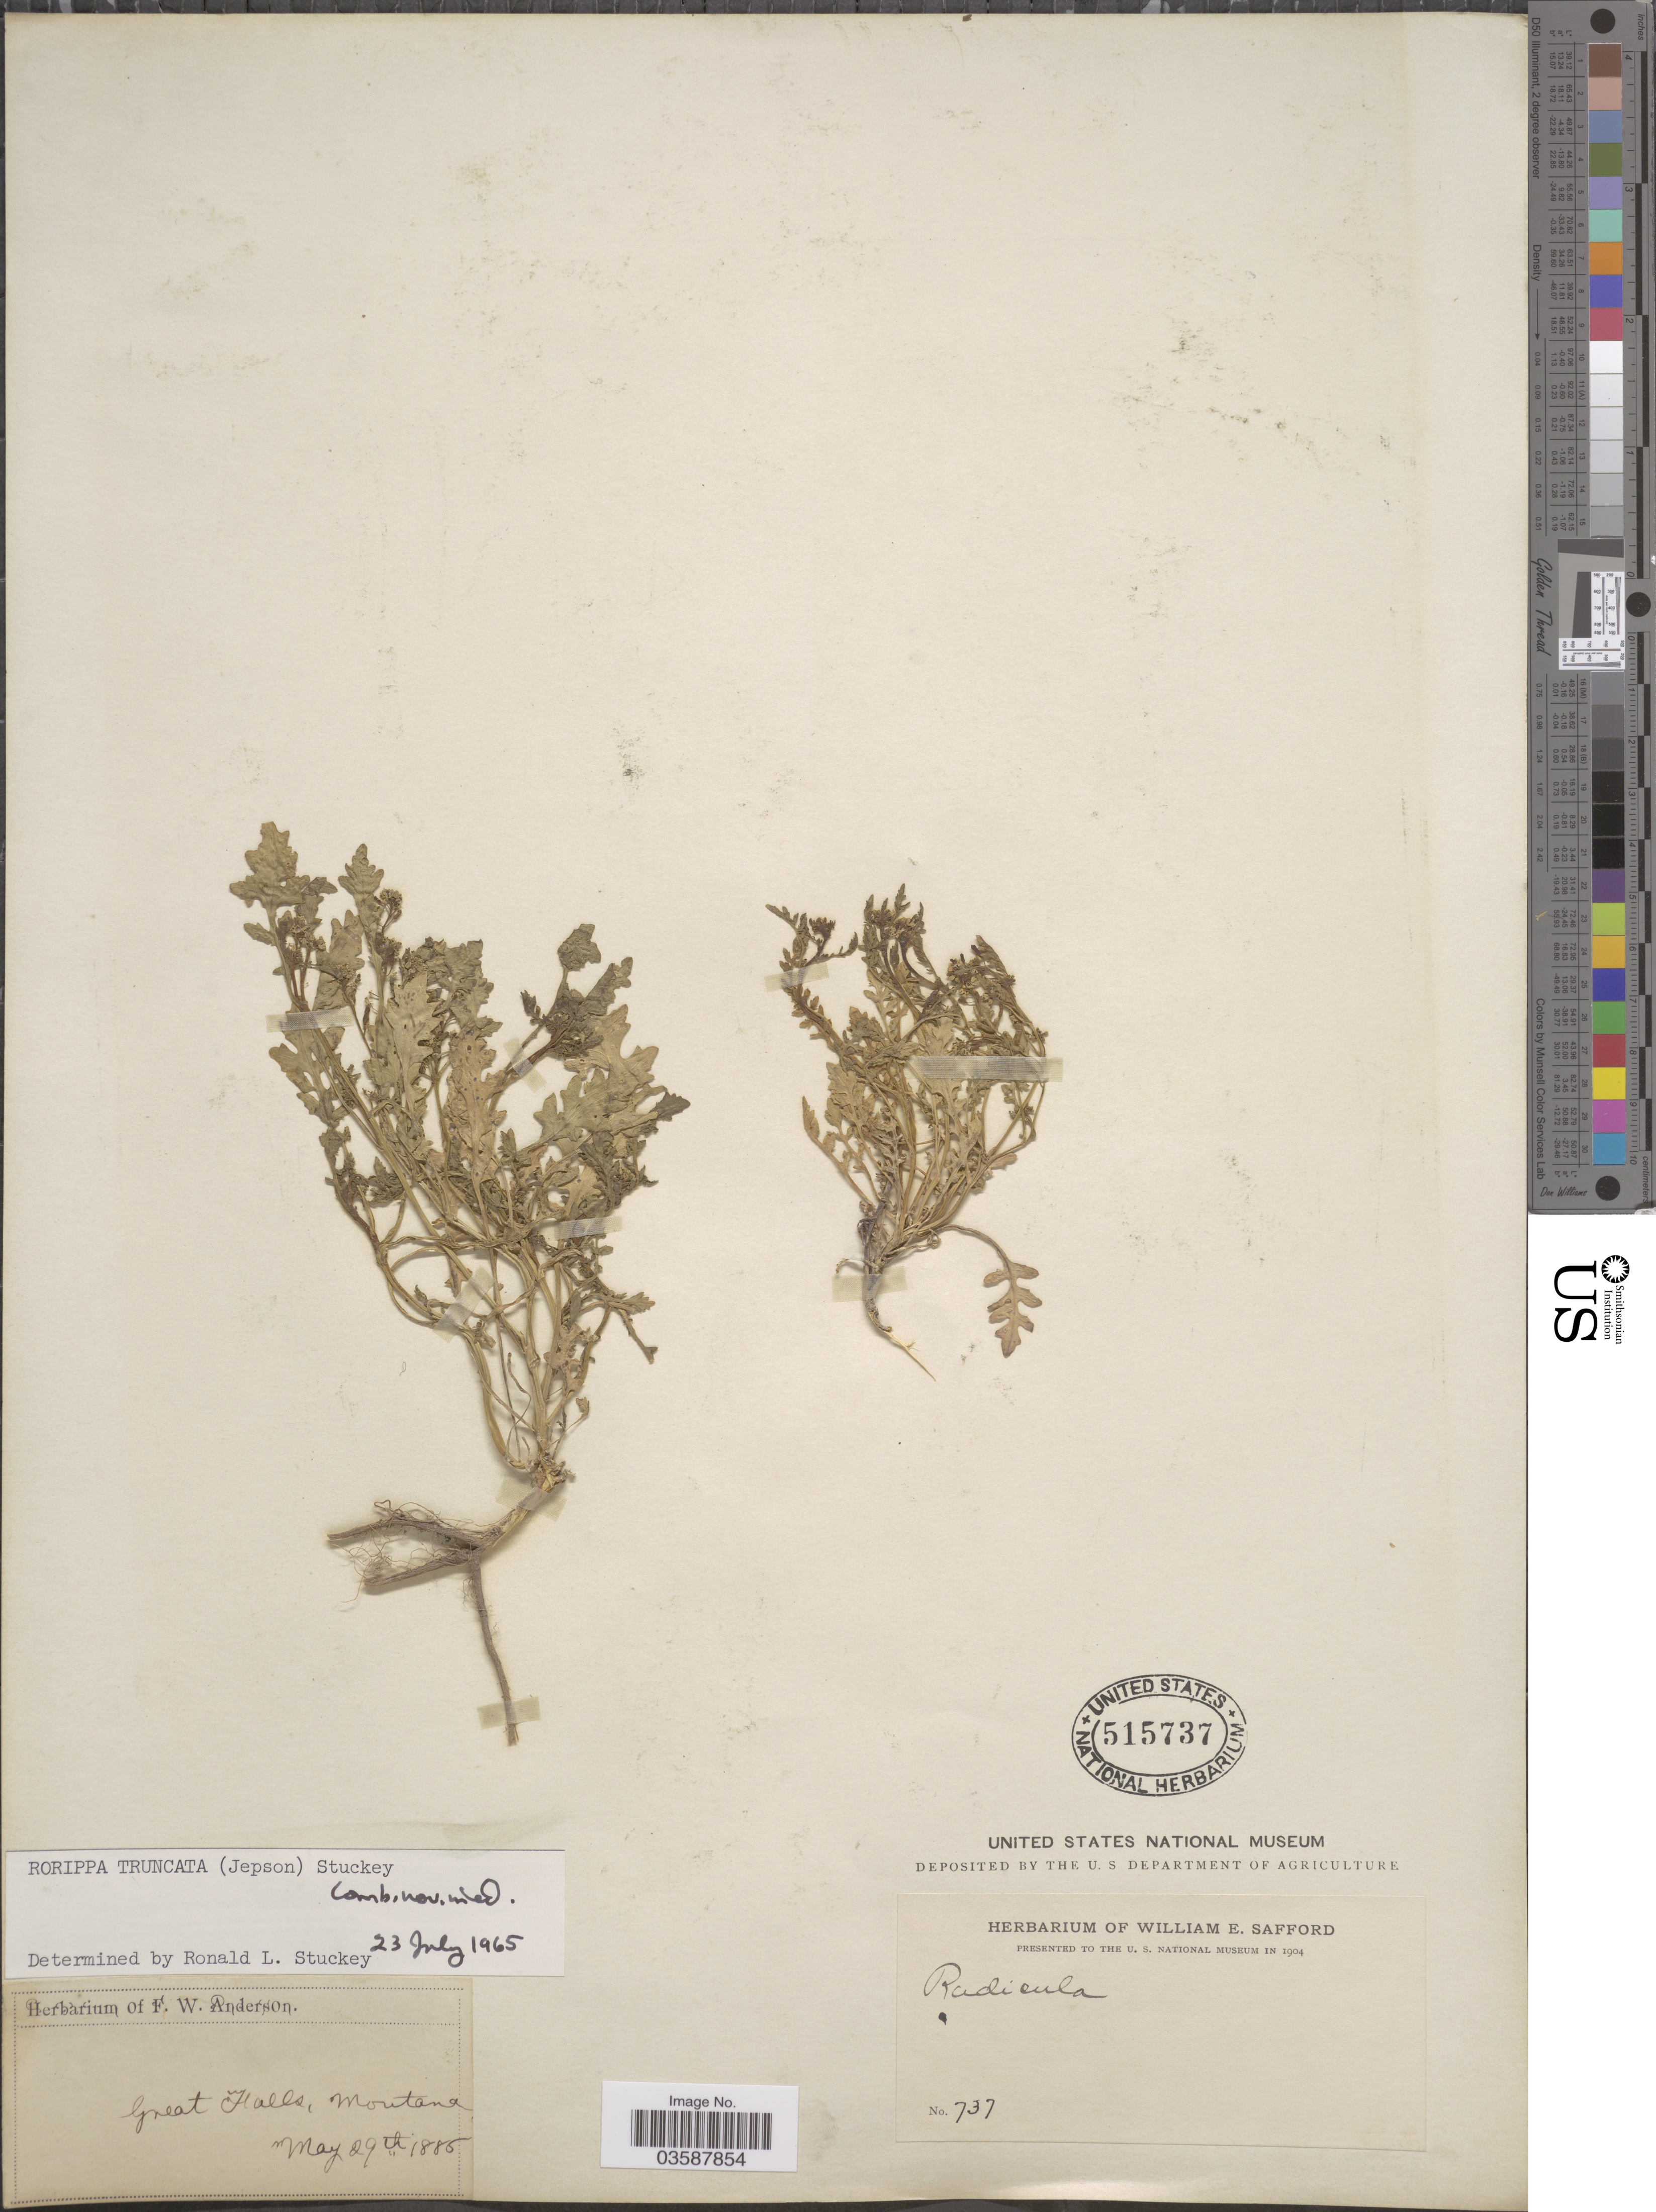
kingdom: Plantae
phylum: Tracheophyta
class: Magnoliopsida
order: Brassicales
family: Brassicaceae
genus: Rorippa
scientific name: Rorippa truncata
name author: (Jeps.) Stuckey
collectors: ex herb. F.W. Anderson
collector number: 737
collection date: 1885-05-29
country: United States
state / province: Montana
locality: Great Falls.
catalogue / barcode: US 515737